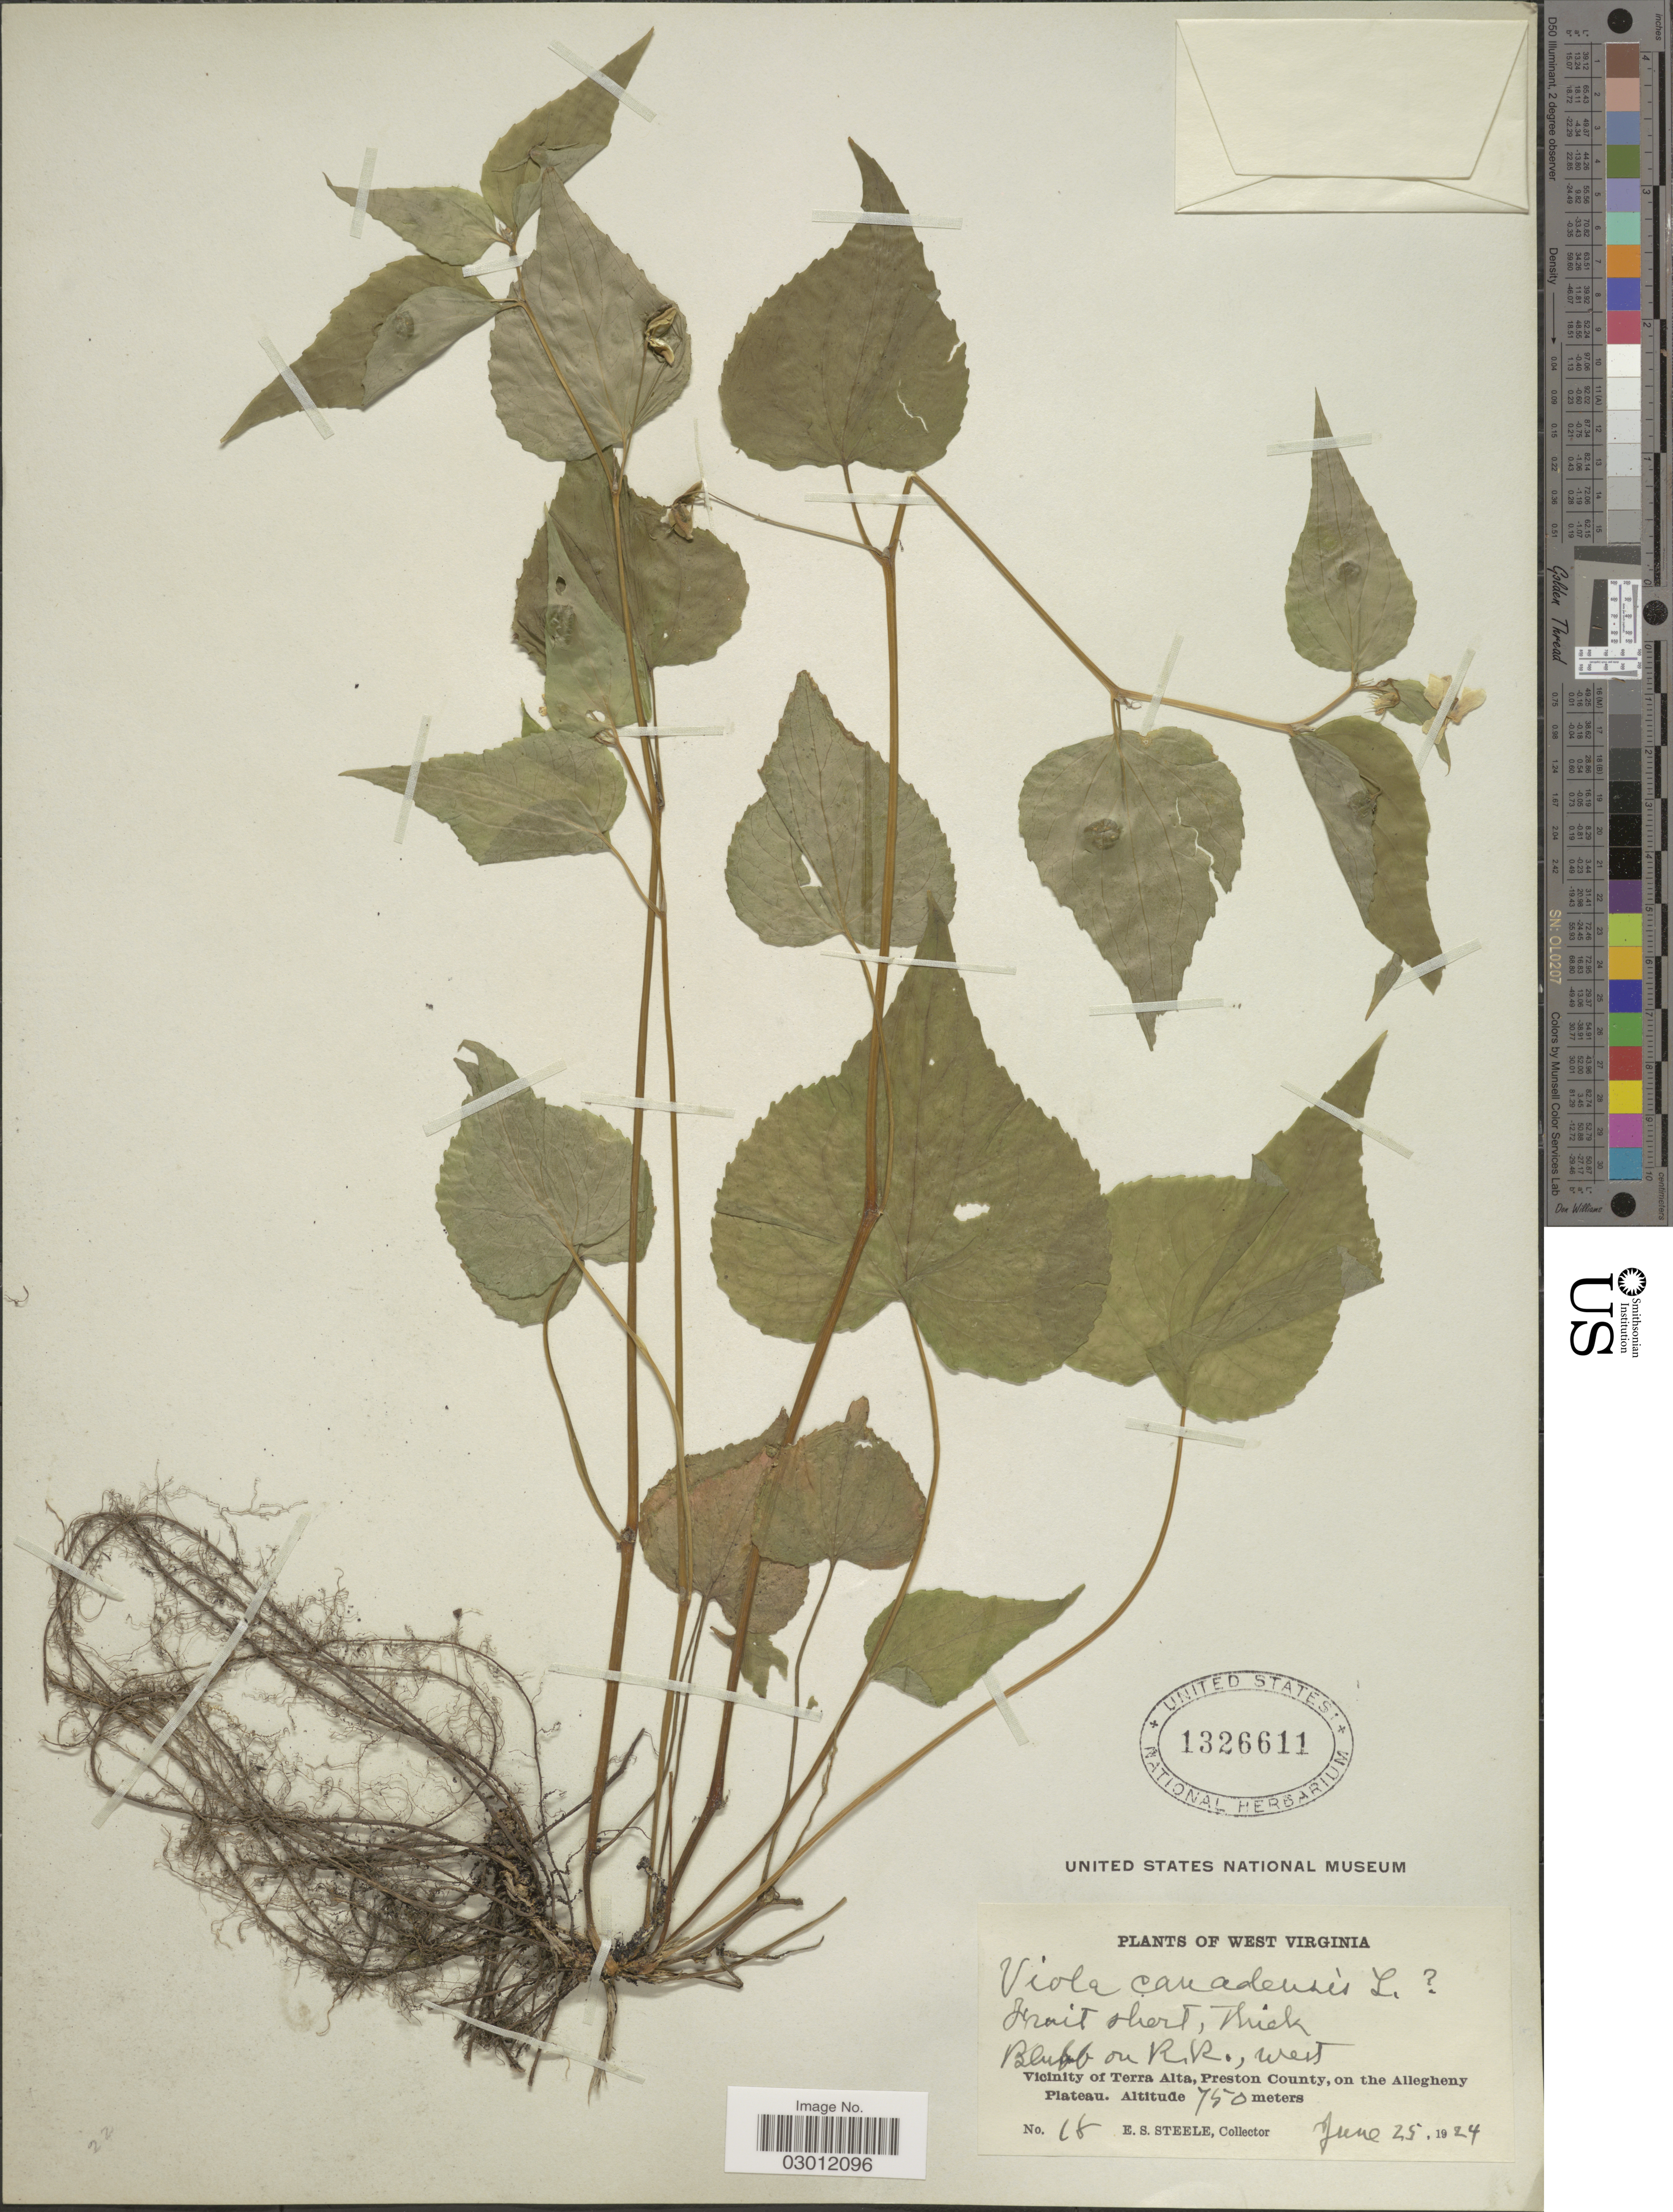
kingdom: Plantae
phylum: Tracheophyta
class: Magnoliopsida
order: Malpighiales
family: Violaceae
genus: Viola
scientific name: Viola canadensis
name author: L.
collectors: E. Steele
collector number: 18*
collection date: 1924-06-25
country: United States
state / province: West Virginia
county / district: Preston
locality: Bluff on R.R. West. Vicinity of Terra Alta, Preston County, on the Allegheny Plateau.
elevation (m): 750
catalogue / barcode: US 1326611